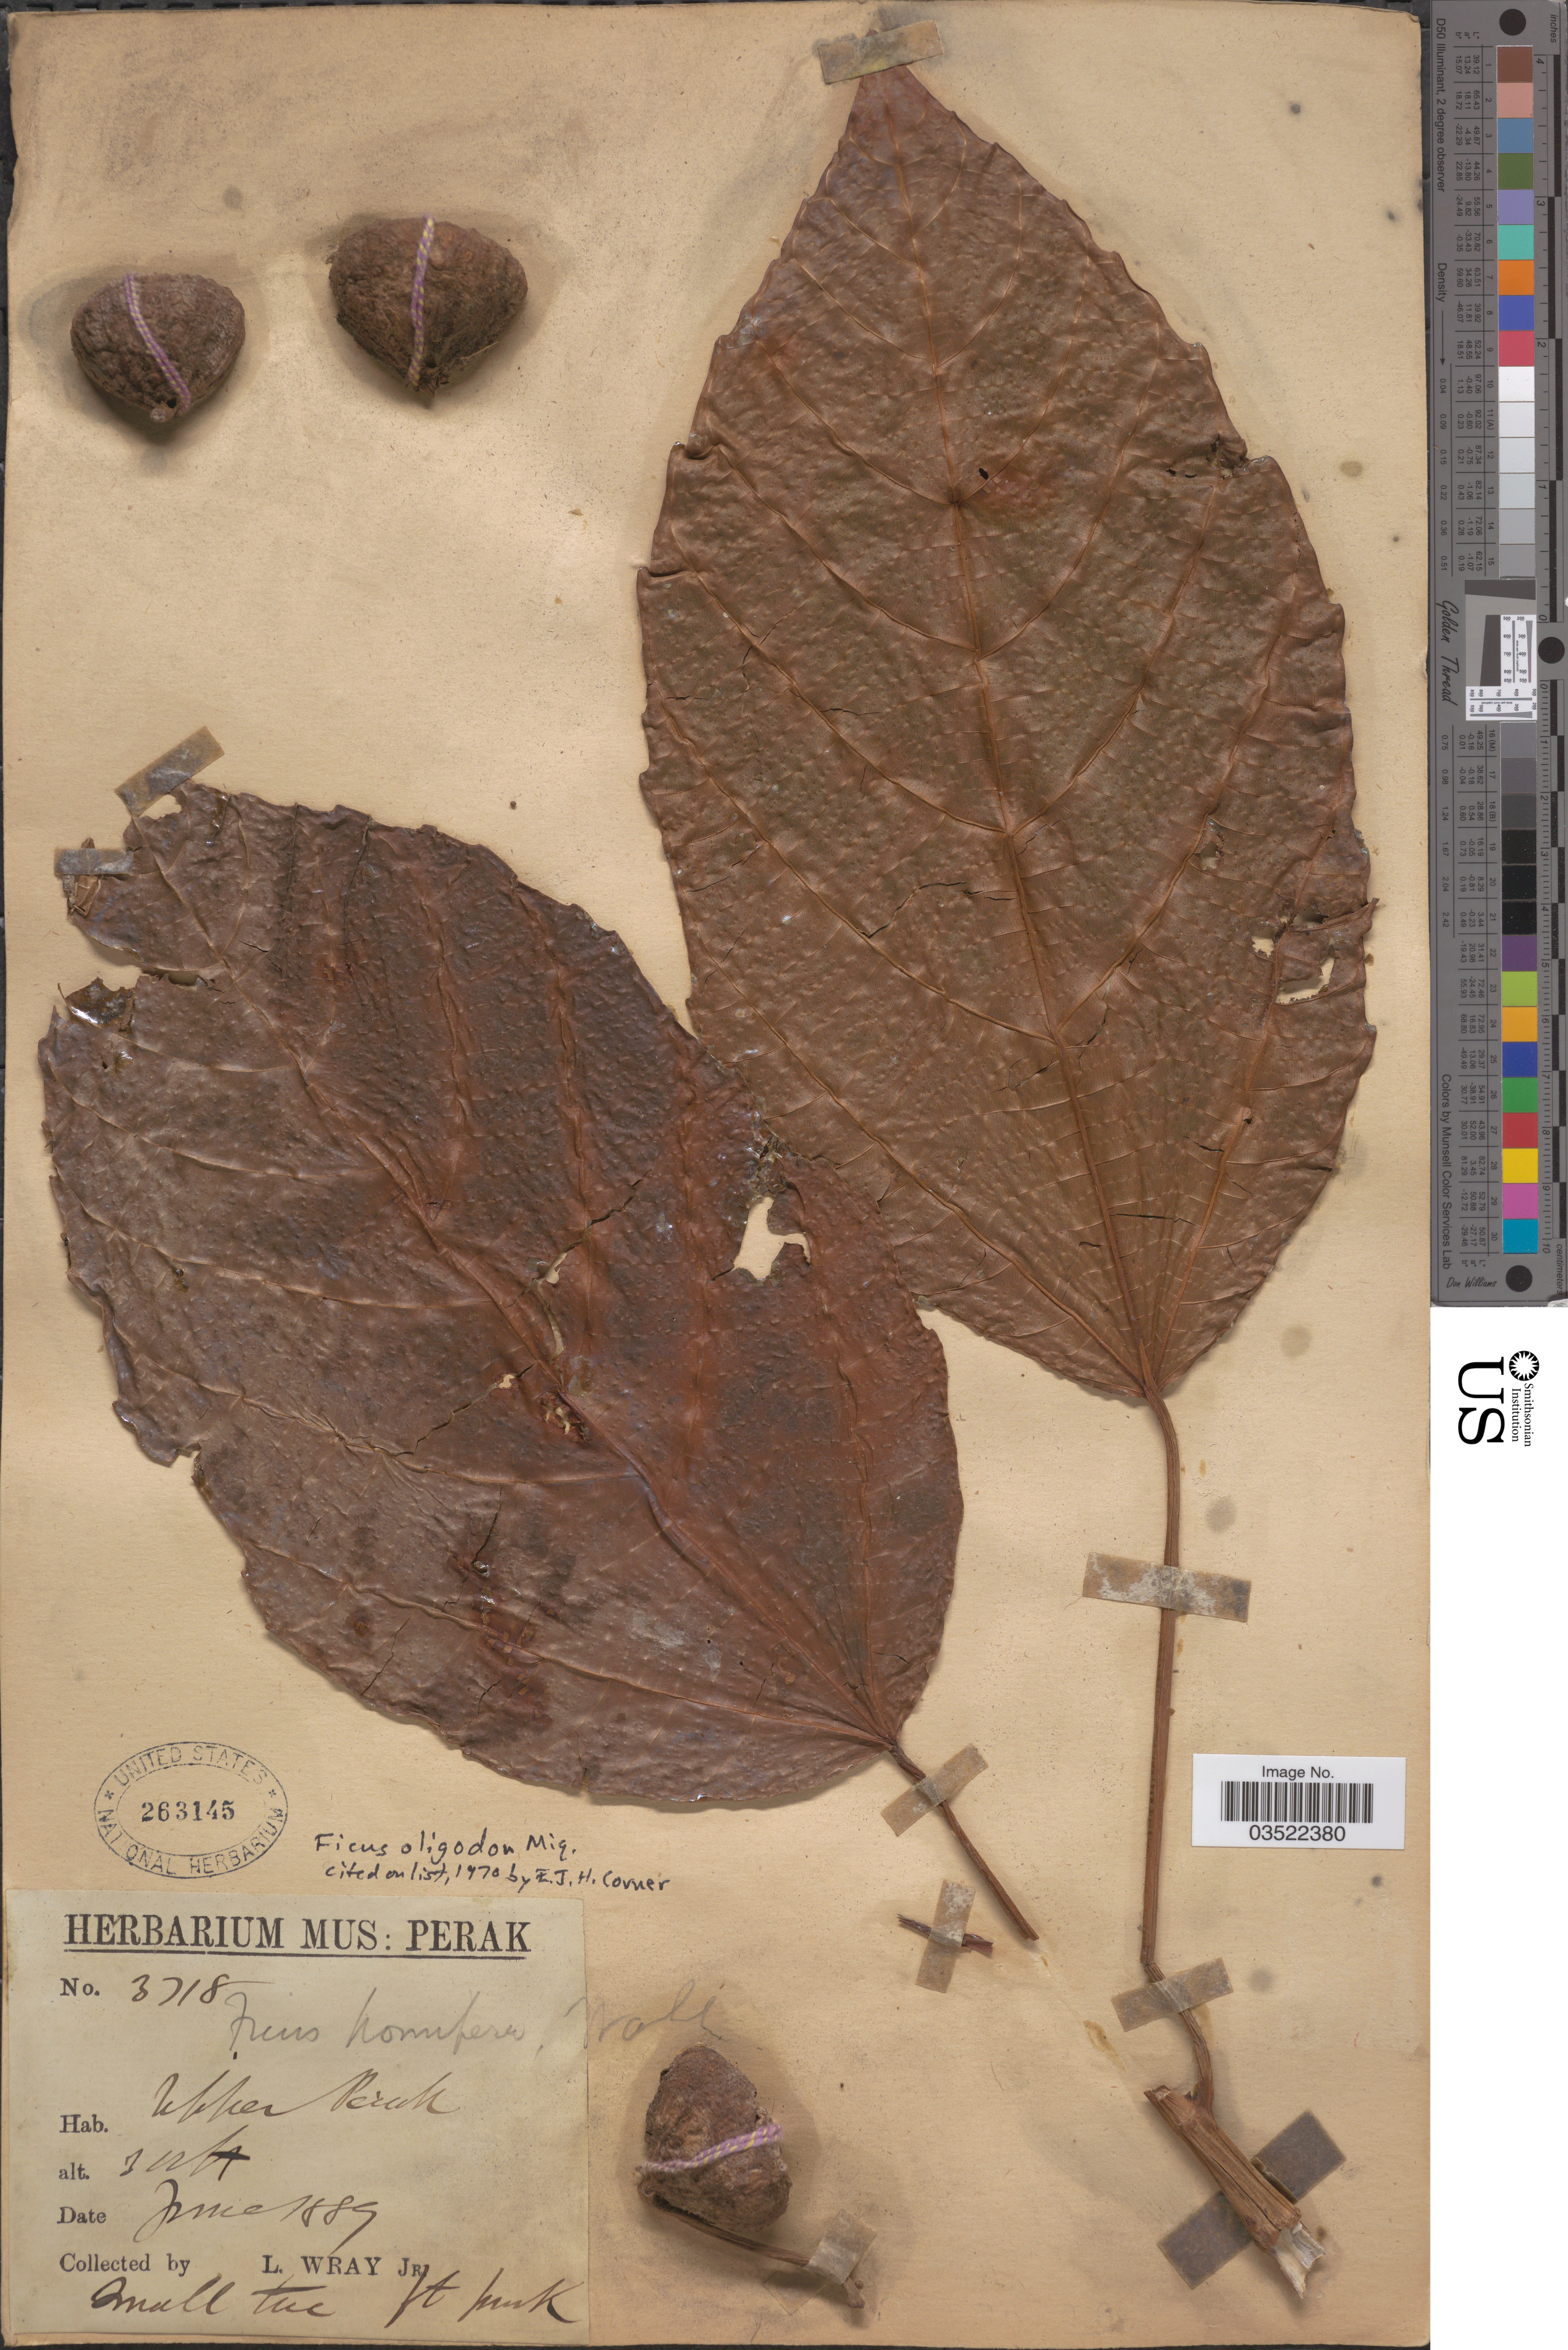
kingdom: Plantae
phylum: Tracheophyta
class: Magnoliopsida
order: Rosales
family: Moraceae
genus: Ficus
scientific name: Ficus oligodon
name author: Miq.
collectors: L. Wray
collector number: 3718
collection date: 1889-06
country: Malaysia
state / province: Perak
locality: Upper Perak.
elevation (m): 91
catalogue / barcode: US 263145